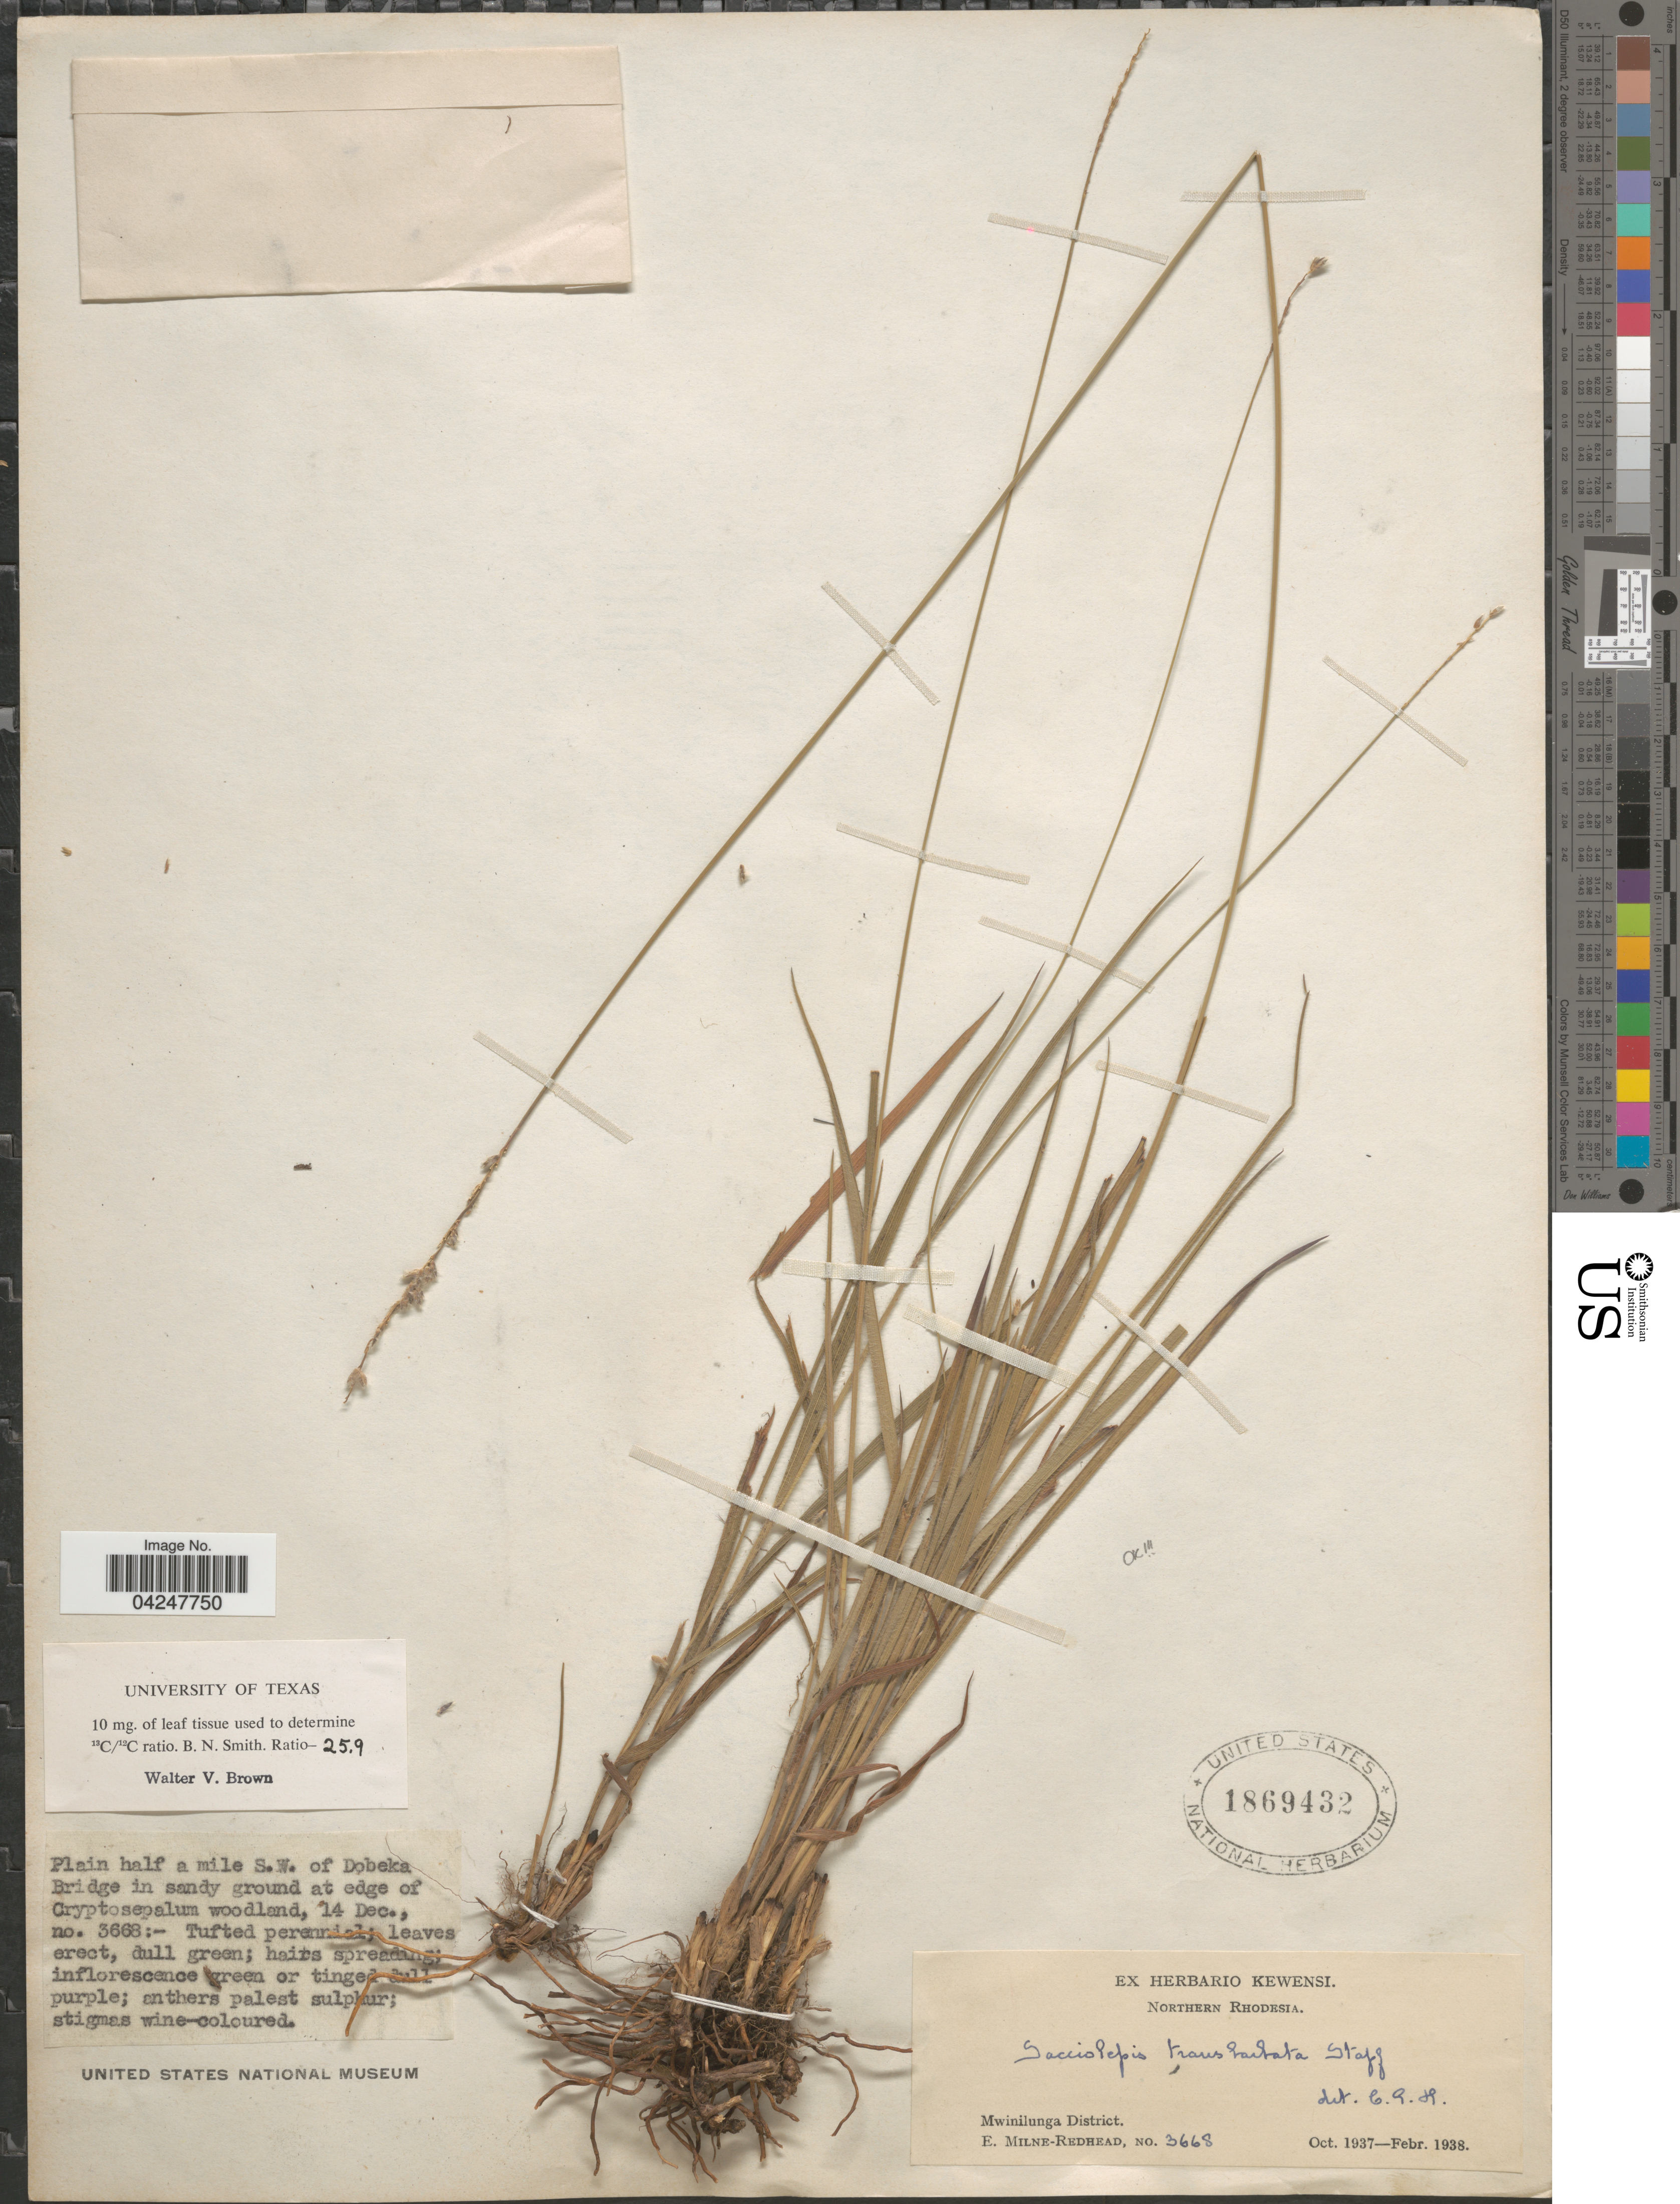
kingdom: Plantae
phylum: Tracheophyta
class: Liliopsida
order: Poales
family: Poaceae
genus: Sacciolepis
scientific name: Sacciolepis transbarbata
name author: Stapf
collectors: E. W. Milne-Redhead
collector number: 3668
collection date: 1937-10/1938-02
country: Zambia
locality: Mwinilunga District. Plain half a mile S.W. of Dobeka Bridge.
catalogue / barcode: US 1869432